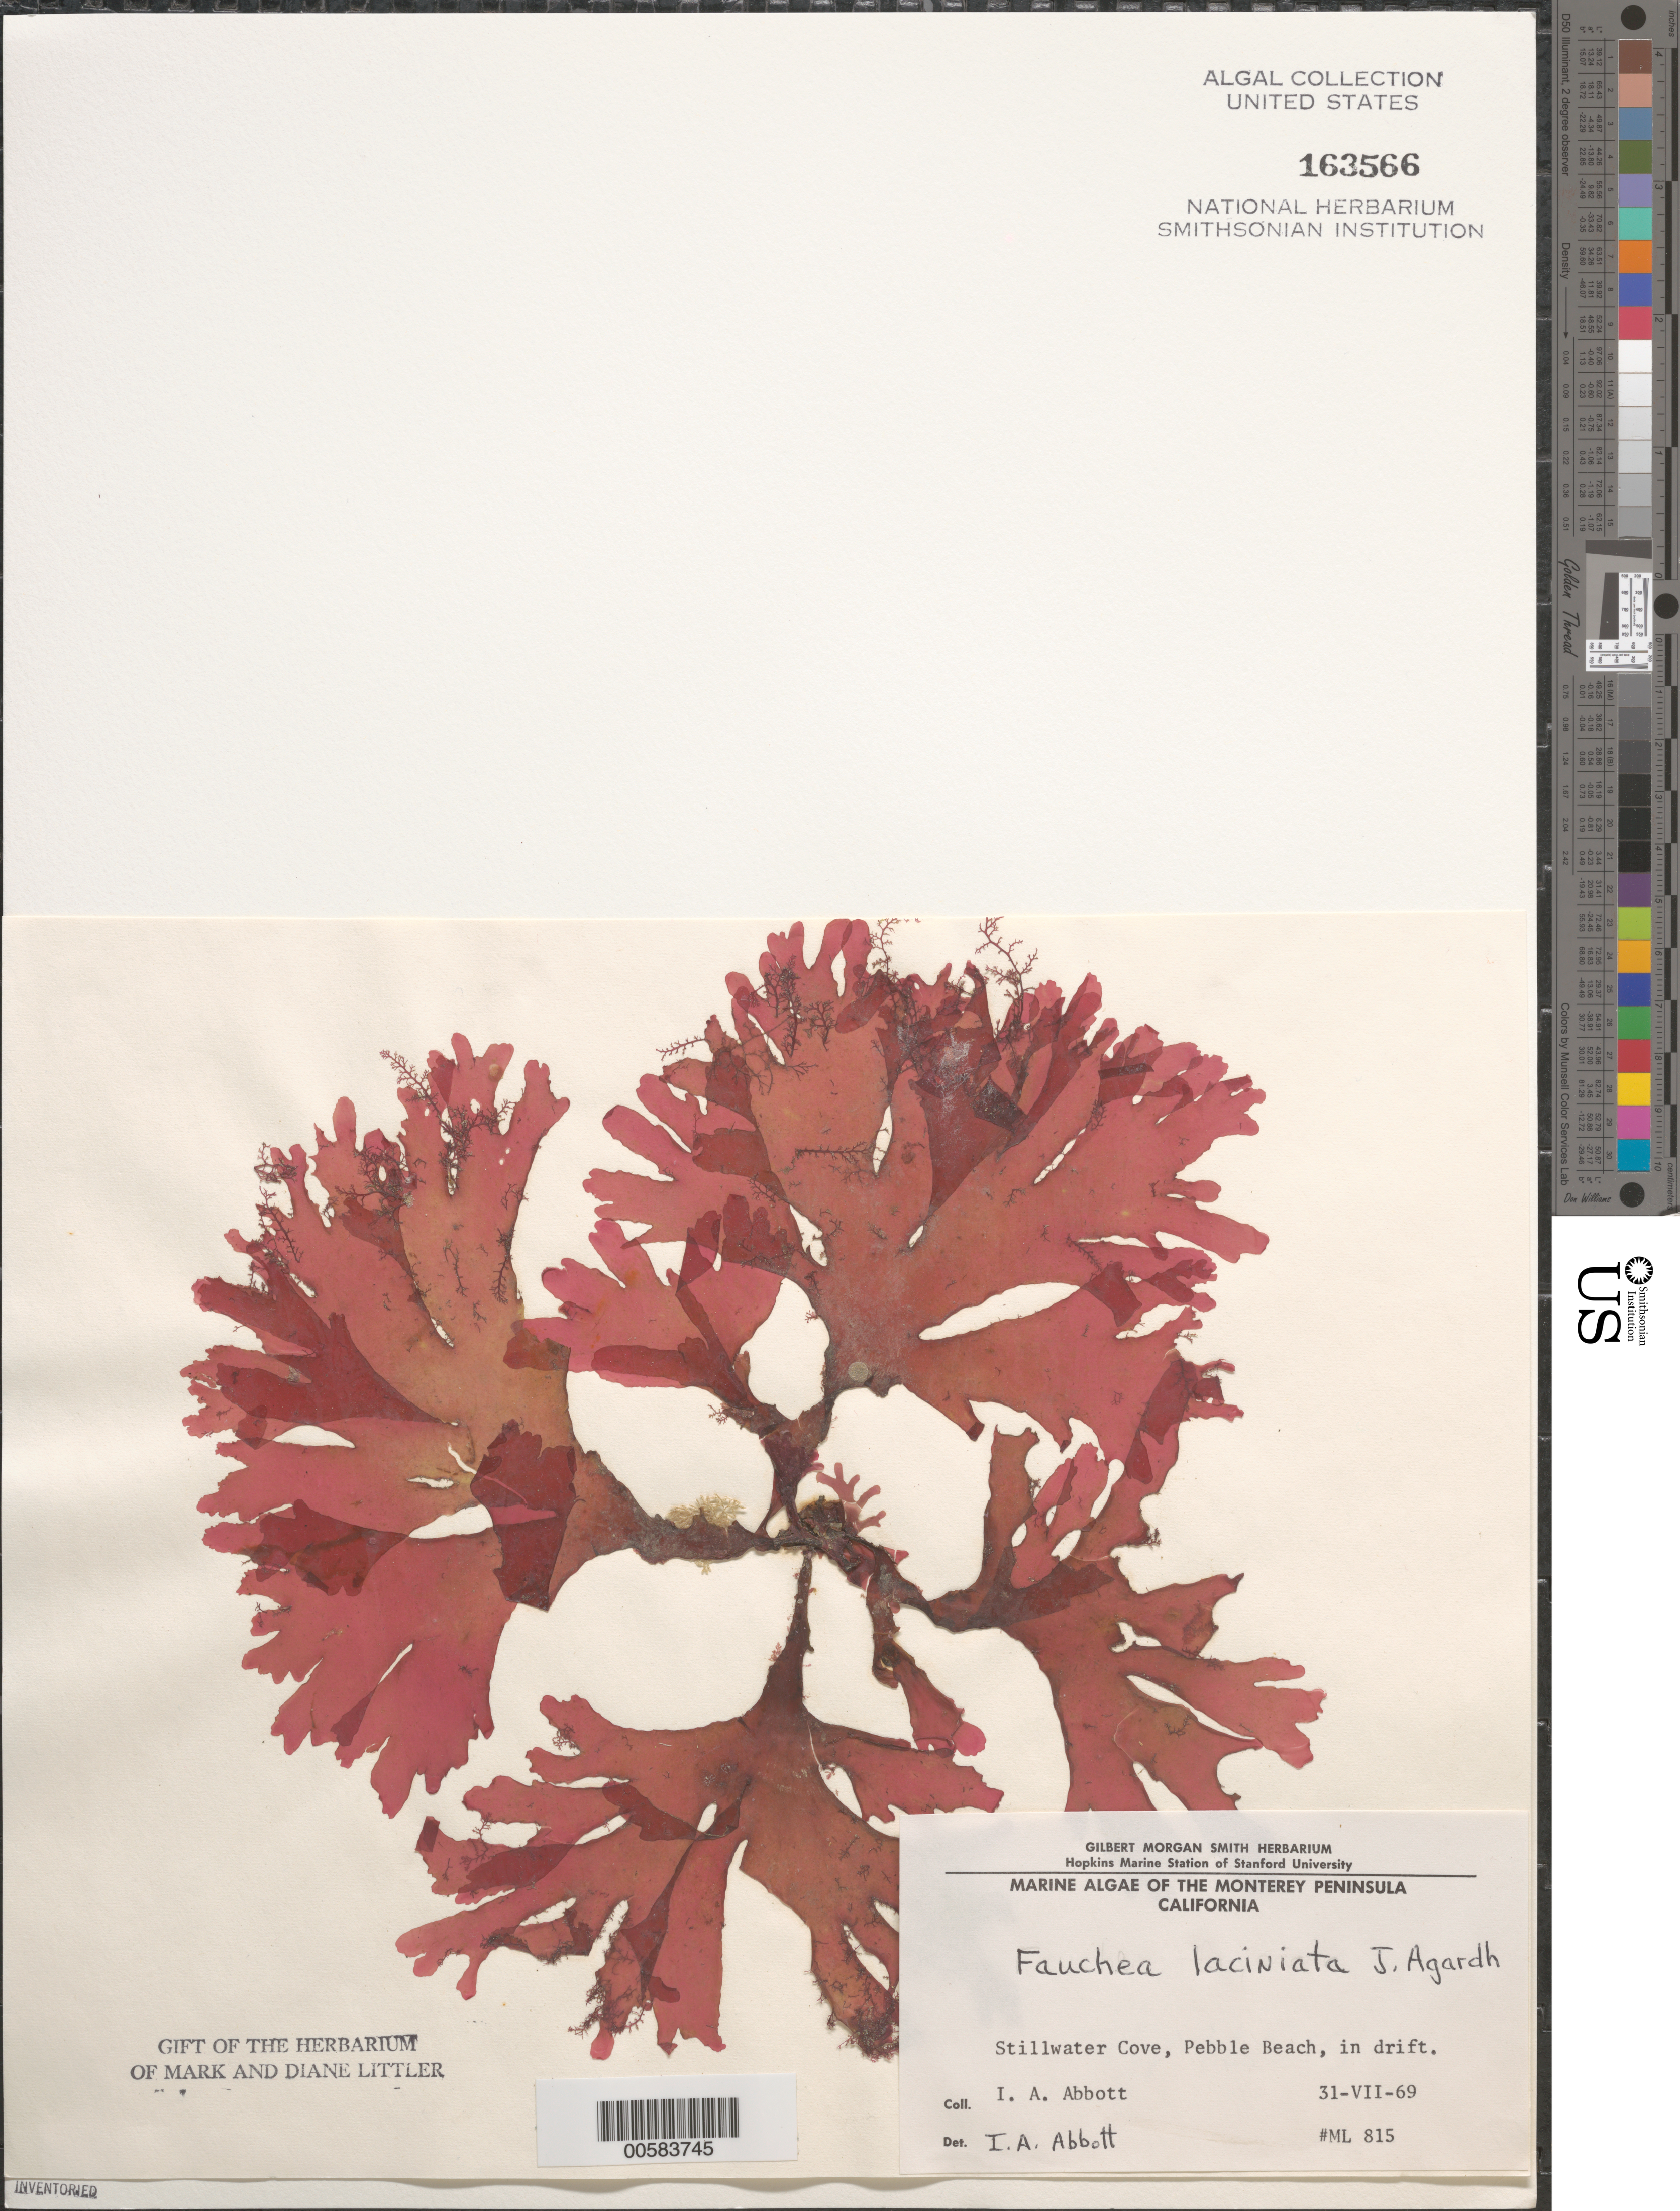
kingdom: Plantae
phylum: Rhodophyta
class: Florideophyceae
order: Rhodymeniales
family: Faucheaceae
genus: Gloiocladia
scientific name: Gloiocladia laciniata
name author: (J. Agardh) Rodríguez-Prieto & N. Sánchez in Rodríguez-Prieto et al.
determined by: Algae name updating Project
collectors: I. A. Abbott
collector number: ML 815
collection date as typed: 31 Jul 1969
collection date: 1969-07-31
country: United States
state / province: California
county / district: Monterey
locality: Stillwater Cove, Pebble Beach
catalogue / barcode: US 163566